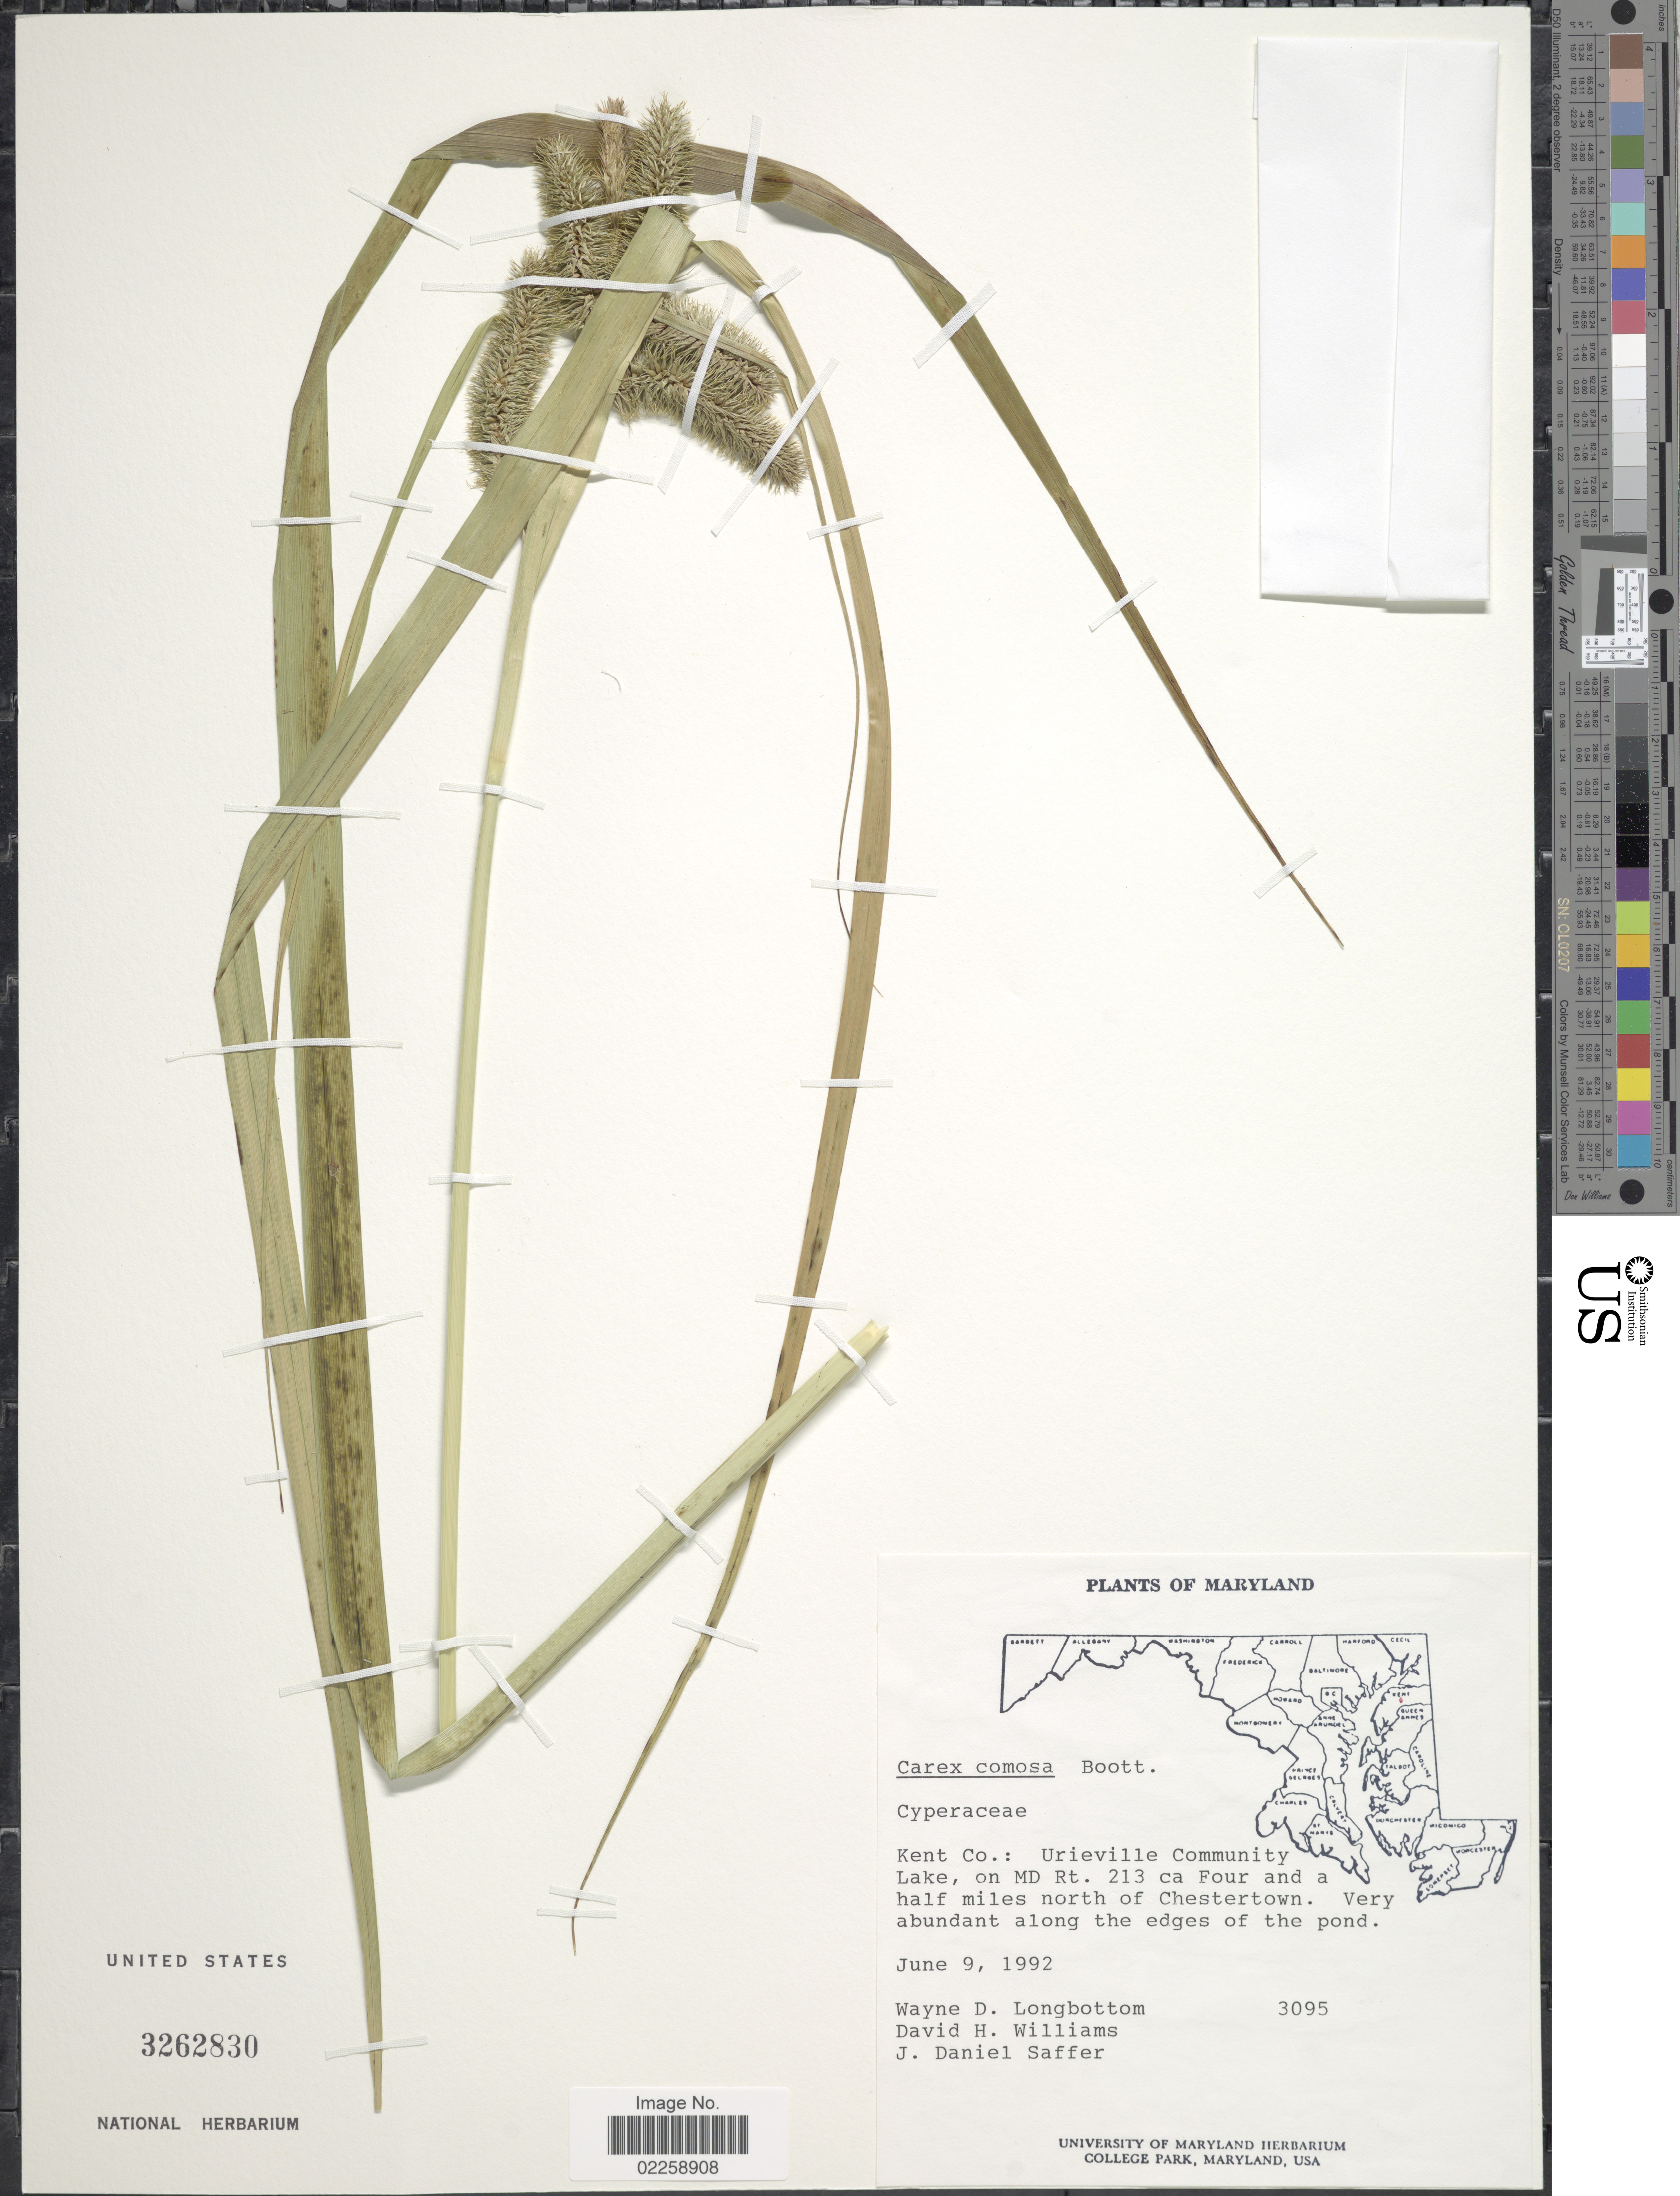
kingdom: Plantae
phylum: Tracheophyta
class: Liliopsida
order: Poales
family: Cyperaceae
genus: Carex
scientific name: Carex comosa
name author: Boott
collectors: W. D. Longbottom, D. E. Williams & J. Saffer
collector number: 3095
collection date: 1992-06-09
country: United States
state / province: Maryland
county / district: Kent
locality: Kent Co.: Urieville Community Lake, on MD Rt. 213 ca Four and a half miles north of Chestertown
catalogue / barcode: US 3262830